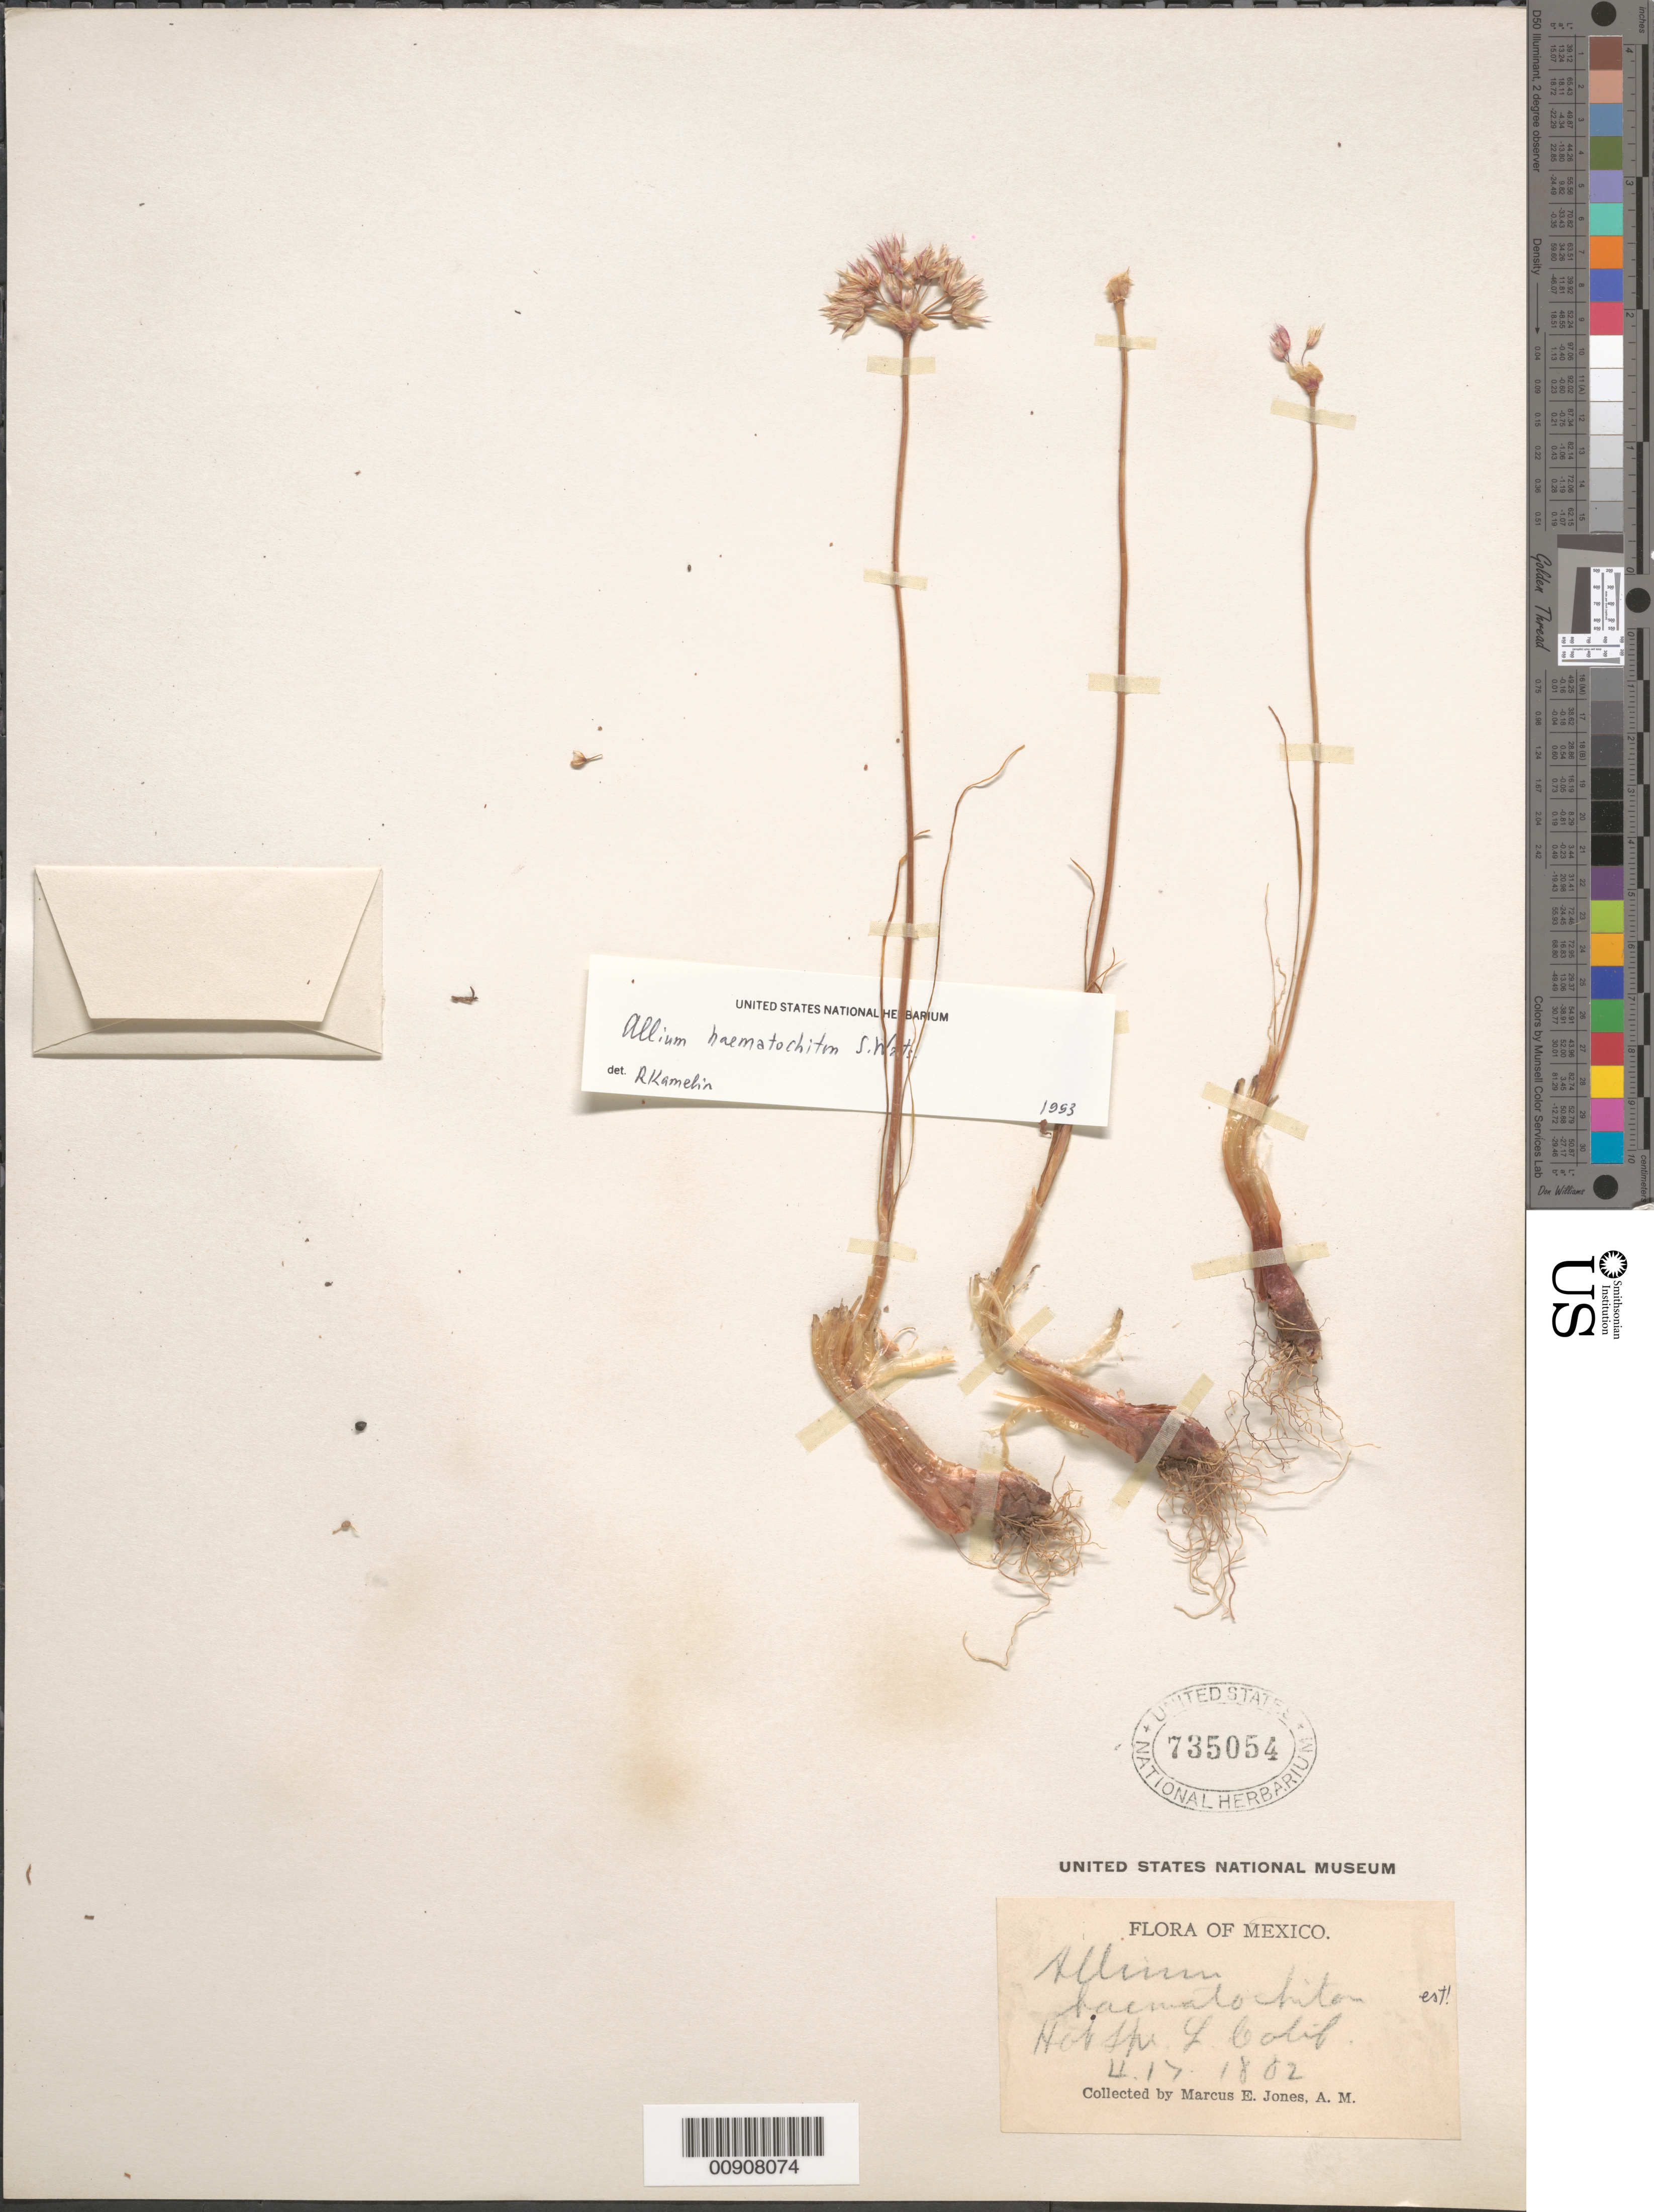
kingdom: Plantae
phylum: Tracheophyta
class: Liliopsida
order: Asparagales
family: Amaryllidaceae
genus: Allium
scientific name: Allium haematochiton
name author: S. Watson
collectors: M. E. Jones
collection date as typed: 17 Apr 1882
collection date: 1882-04-17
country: Mexico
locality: Hot Spring, Lower California.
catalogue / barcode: US 735054